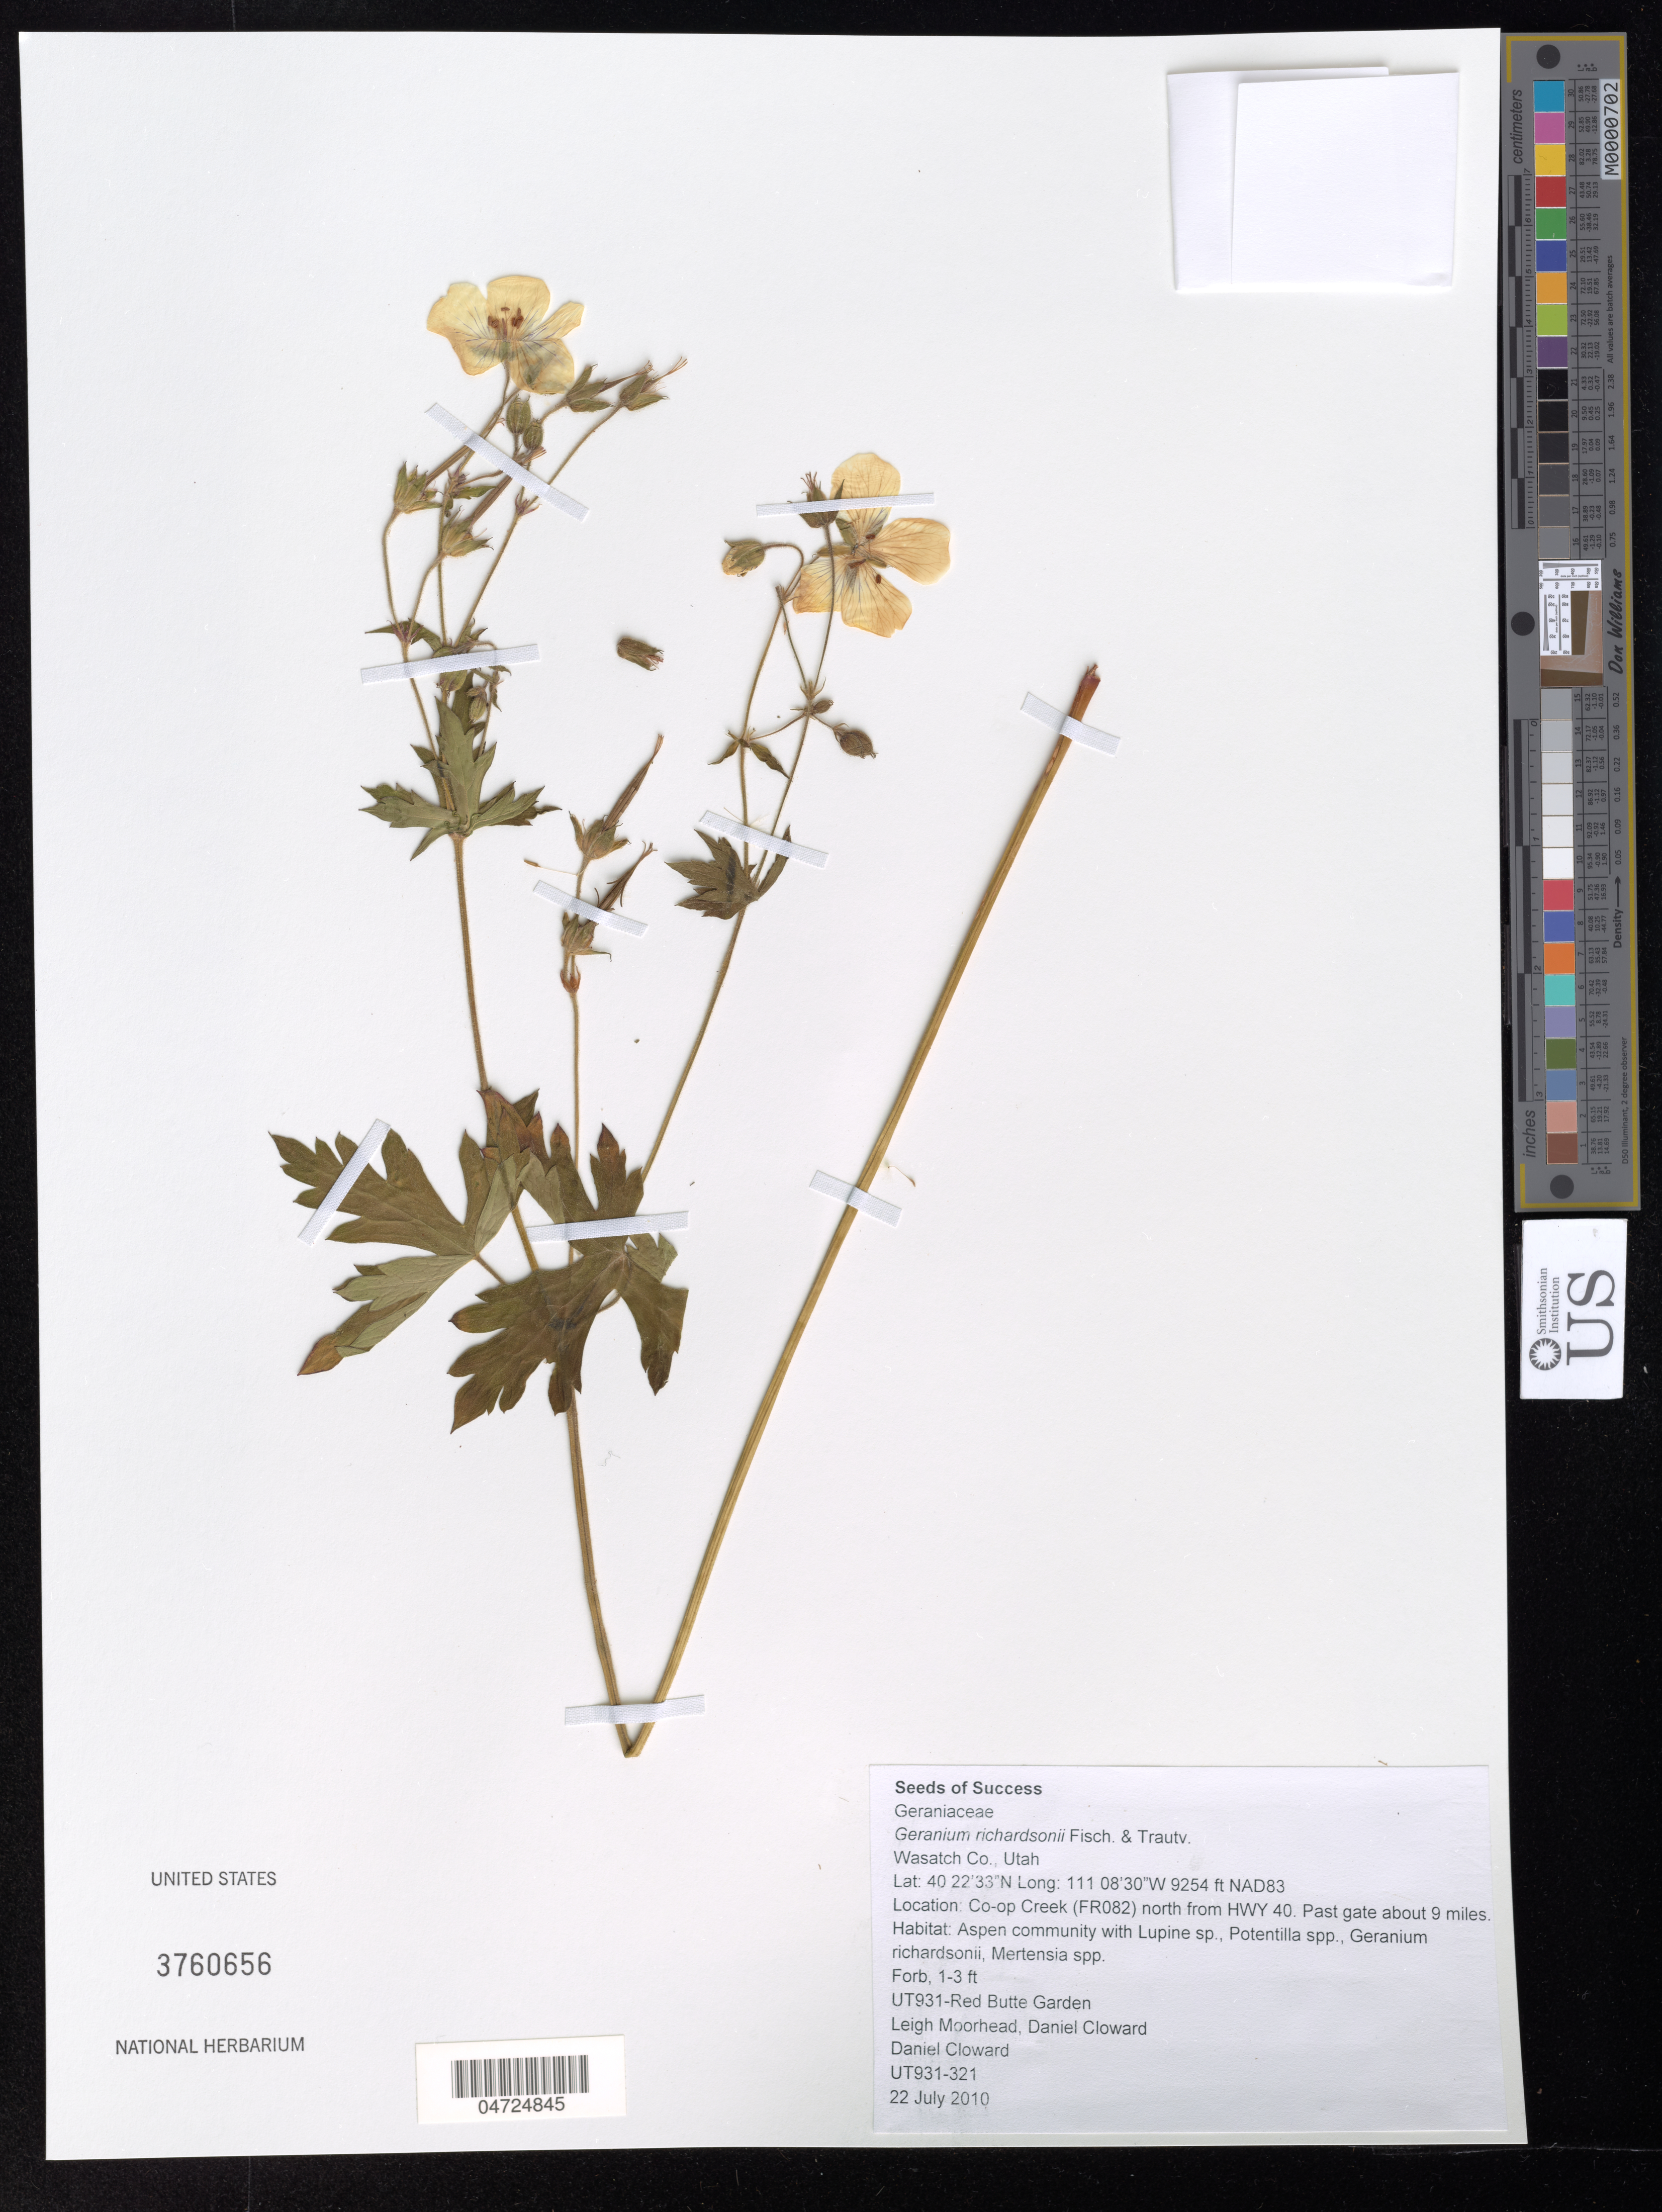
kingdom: Plantae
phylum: Tracheophyta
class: Magnoliopsida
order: Geraniales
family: Geraniaceae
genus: Geranium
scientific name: Geranium richardsonii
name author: Fisch. & Trautv.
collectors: L. Moorhead & D. Cloward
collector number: UT931-321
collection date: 2010-07-22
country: United States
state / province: Utah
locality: NAD83. Co-op Creek (FR082) north from HWY 40. Past gate about 9 miles. UT931-Red Butte Garden.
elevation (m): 2821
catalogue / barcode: US 3760656